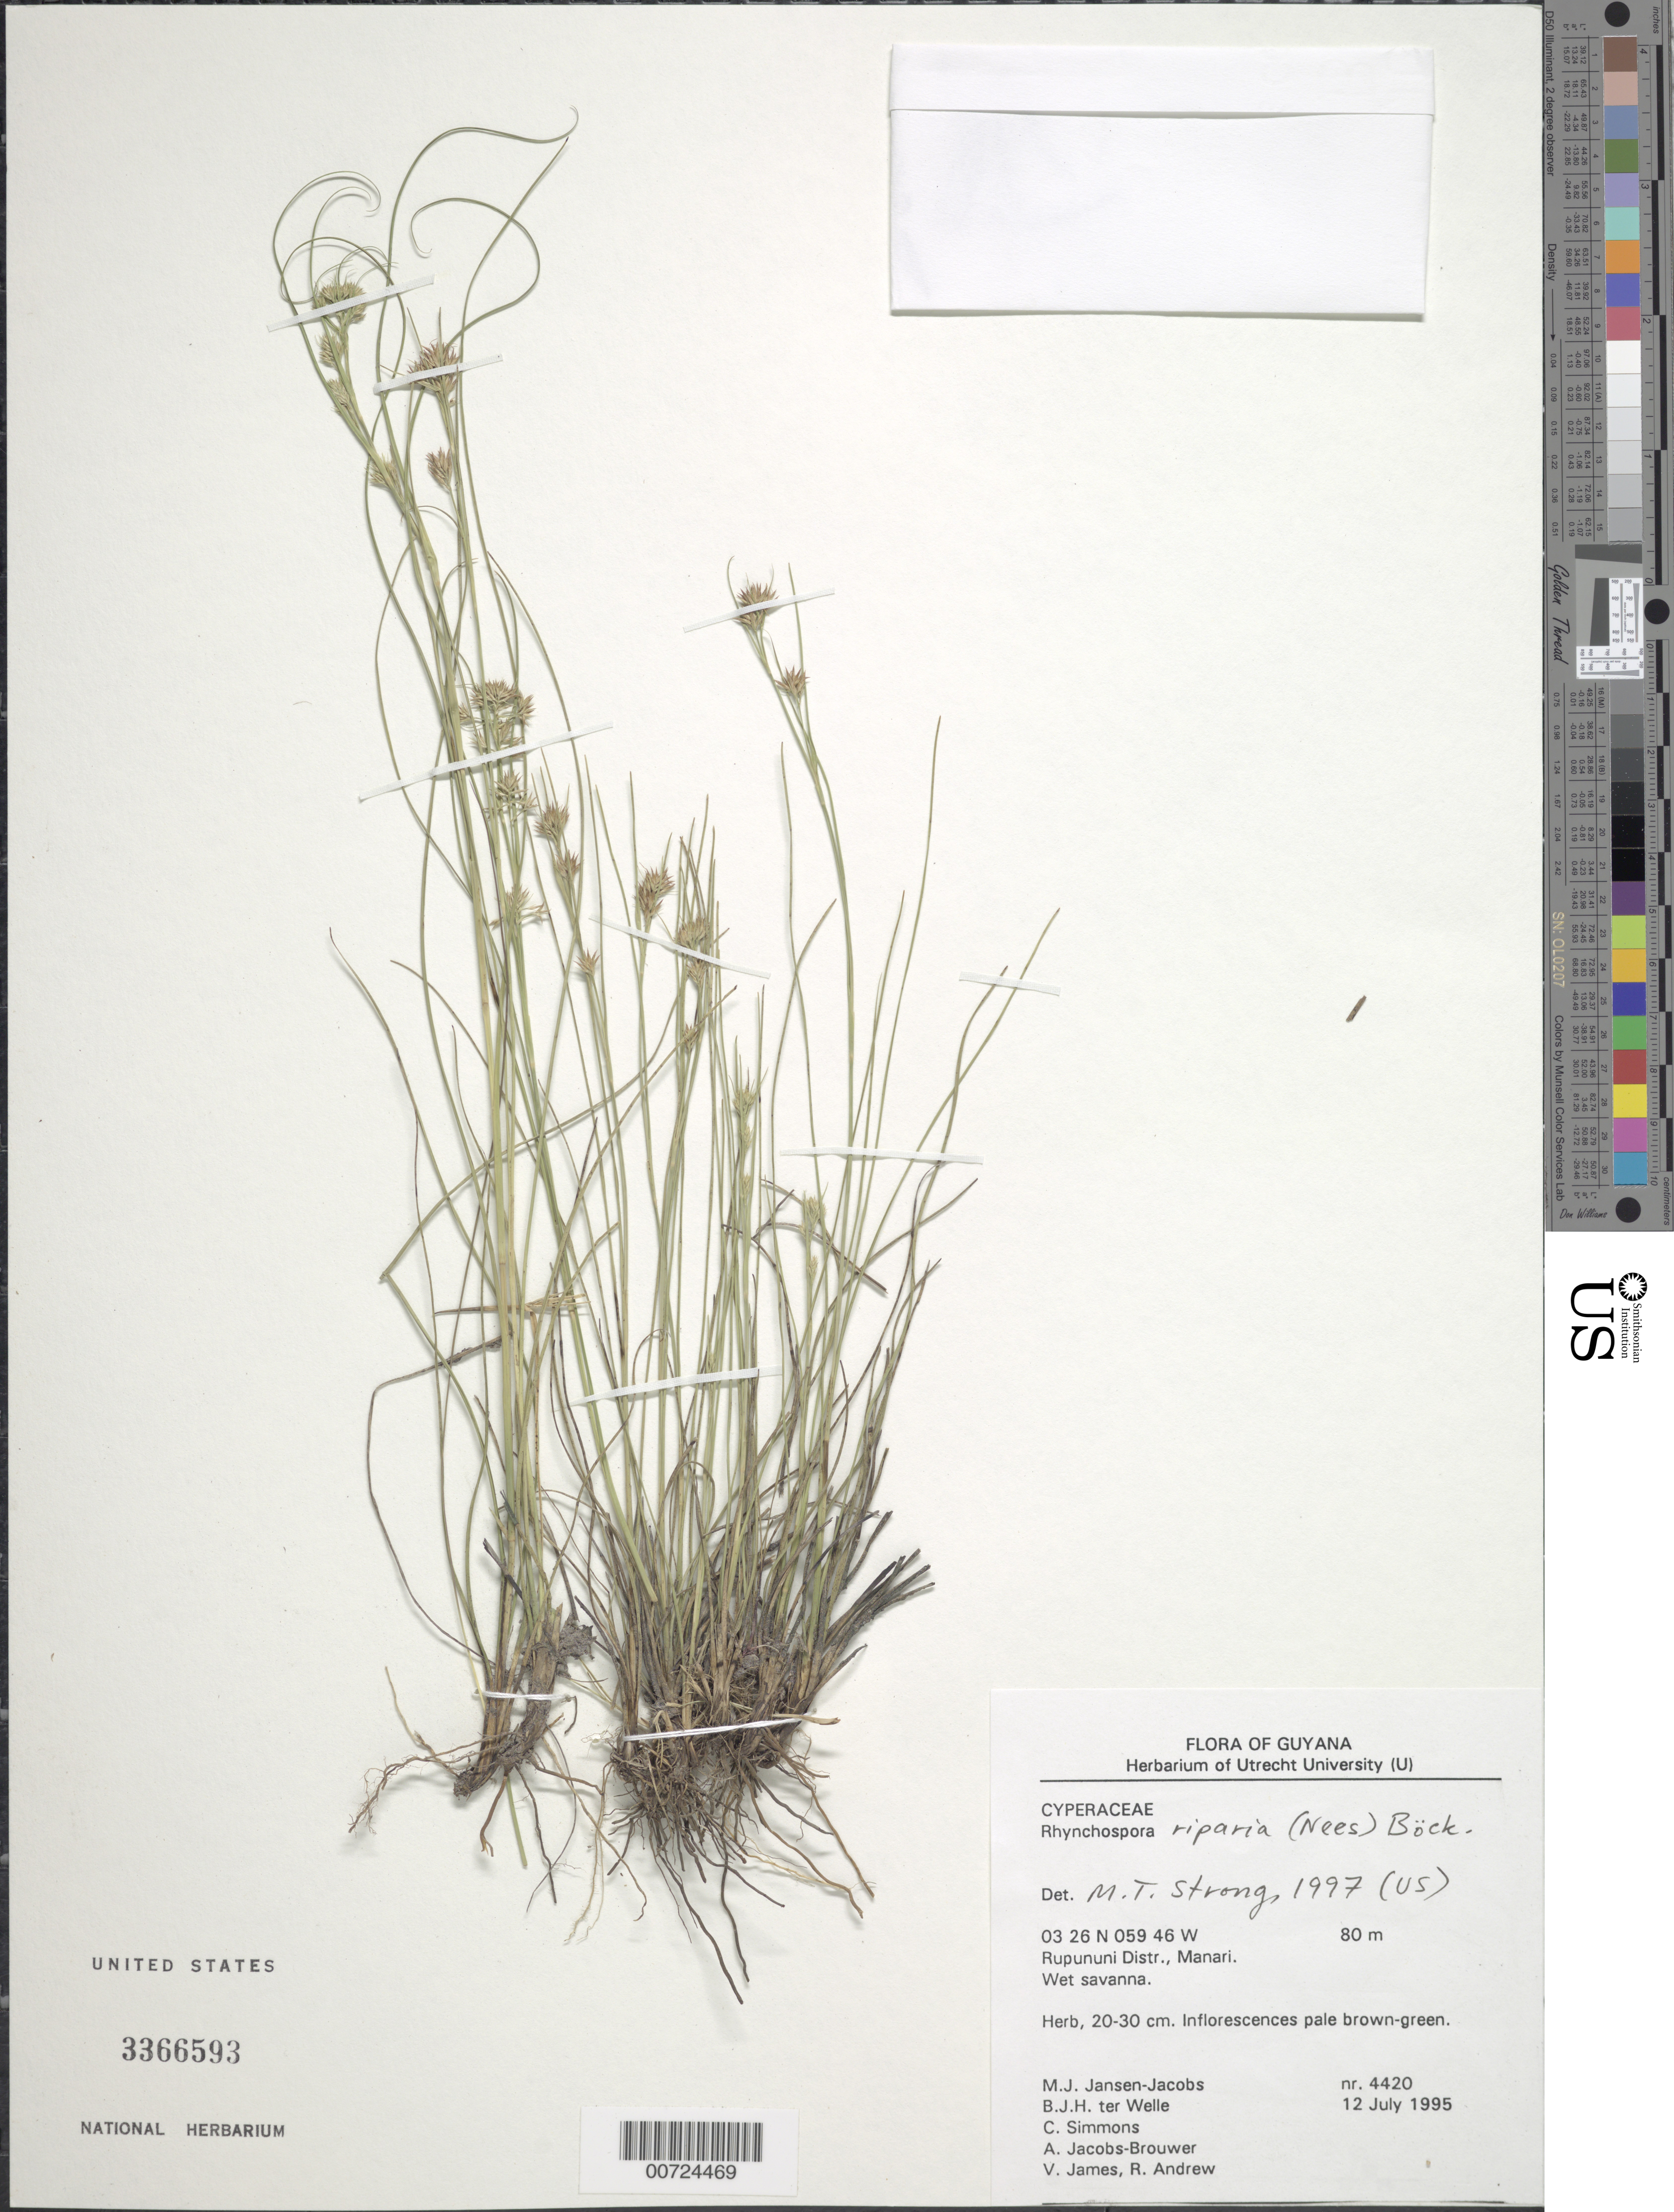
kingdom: Plantae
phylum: Tracheophyta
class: Liliopsida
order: Poales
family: Cyperaceae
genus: Rhynchospora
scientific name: Rhynchospora riparia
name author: (Nees) Boeckeler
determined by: Strong, M. T., (US), Smithsonian Institution - National Museum of Natural History (UNITED STATES)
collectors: M. J. Jansen-Jacobs, B. Welle, C. Simmons, A. Jacobs-Brouwer, V. James & R. Andrew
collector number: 4420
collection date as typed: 12-Jul-95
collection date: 1995-07-12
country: Guyana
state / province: U. Takutu-U. Essequibo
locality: Manari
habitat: Wet savanna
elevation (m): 80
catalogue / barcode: US 3366593